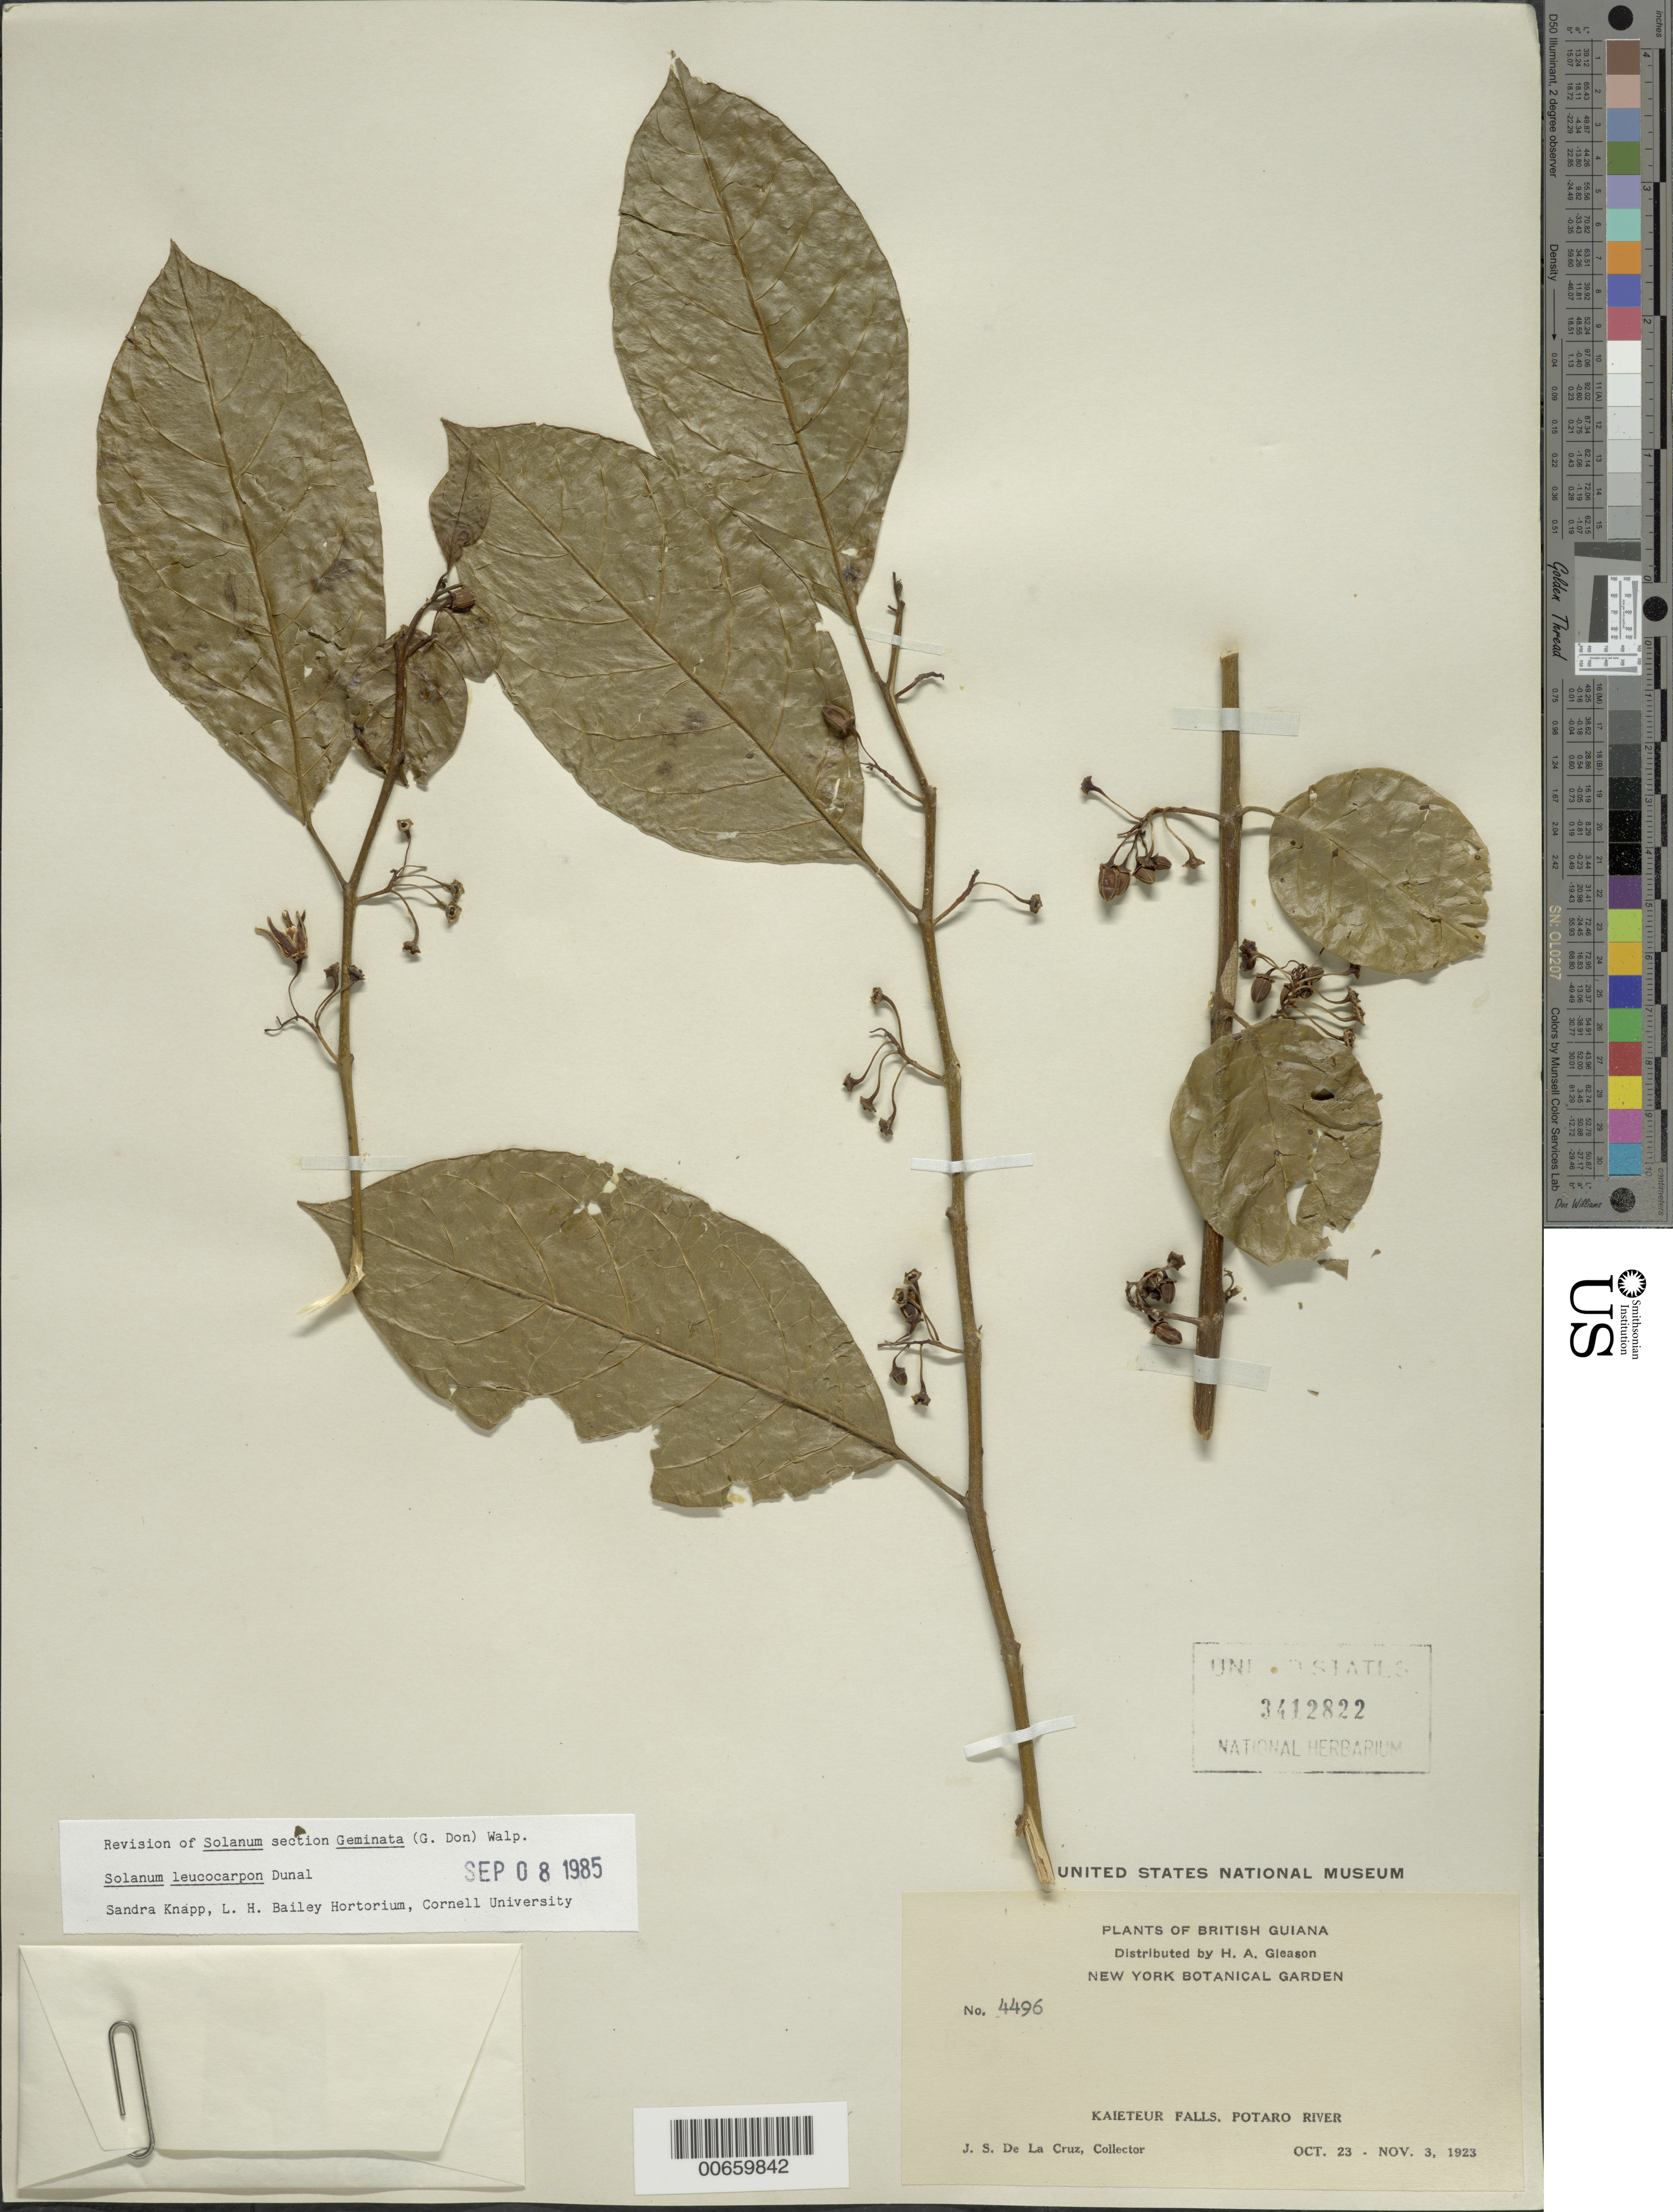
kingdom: Plantae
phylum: Tracheophyta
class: Magnoliopsida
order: Solanales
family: Solanaceae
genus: Solanum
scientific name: Solanum leucocarpon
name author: Dunal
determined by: Knapp, S. D.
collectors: J. S. de la Cruz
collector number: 4496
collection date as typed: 10 Oct 1923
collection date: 1923-10-10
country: Guyana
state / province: Potaro-Siparuni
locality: Kaieteur Falls, Potaro R.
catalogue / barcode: US 3412822